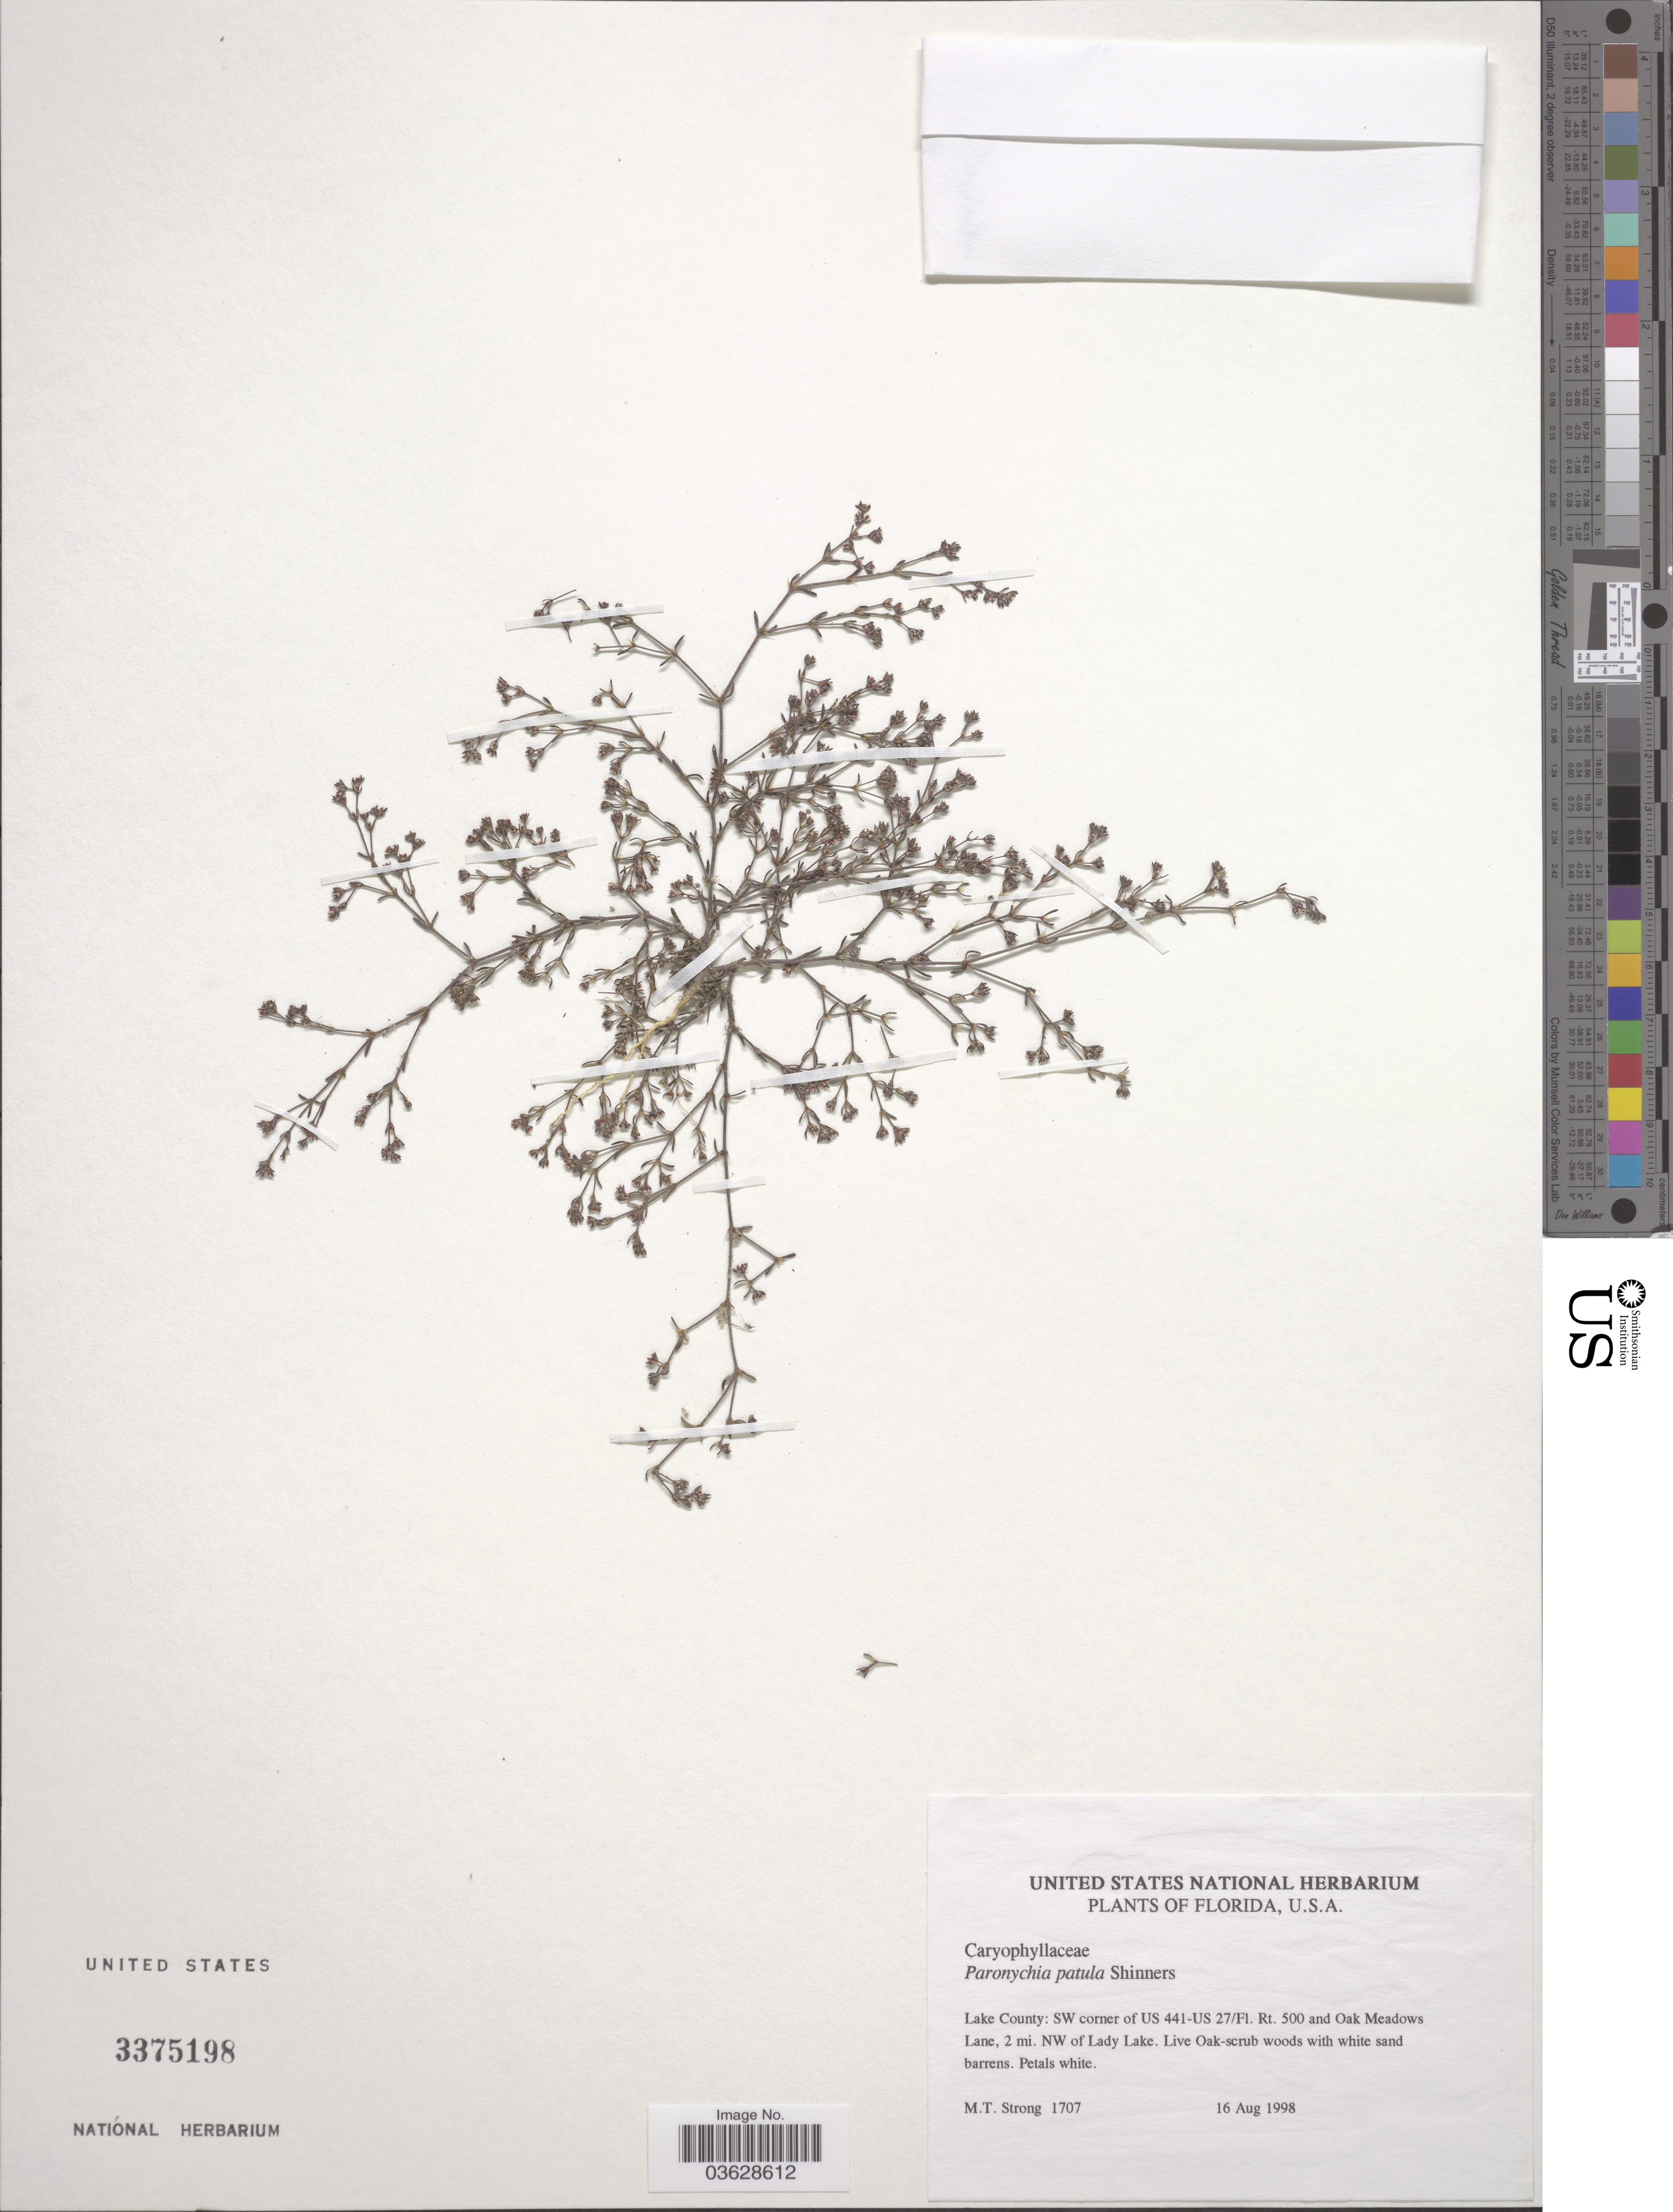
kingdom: Plantae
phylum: Tracheophyta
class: Magnoliopsida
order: Caryophyllales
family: Caryophyllaceae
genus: Paronychia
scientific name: Paronychia patula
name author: Shinners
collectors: M. T. Strong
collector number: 1707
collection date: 1998-08-16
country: United States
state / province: Florida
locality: Lake County: SW corner of US 441-US 27/Fl. Rt. 500 and Oak Meadows Lane, 2 mi. NW of Lady Lake.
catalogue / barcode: US 3375198